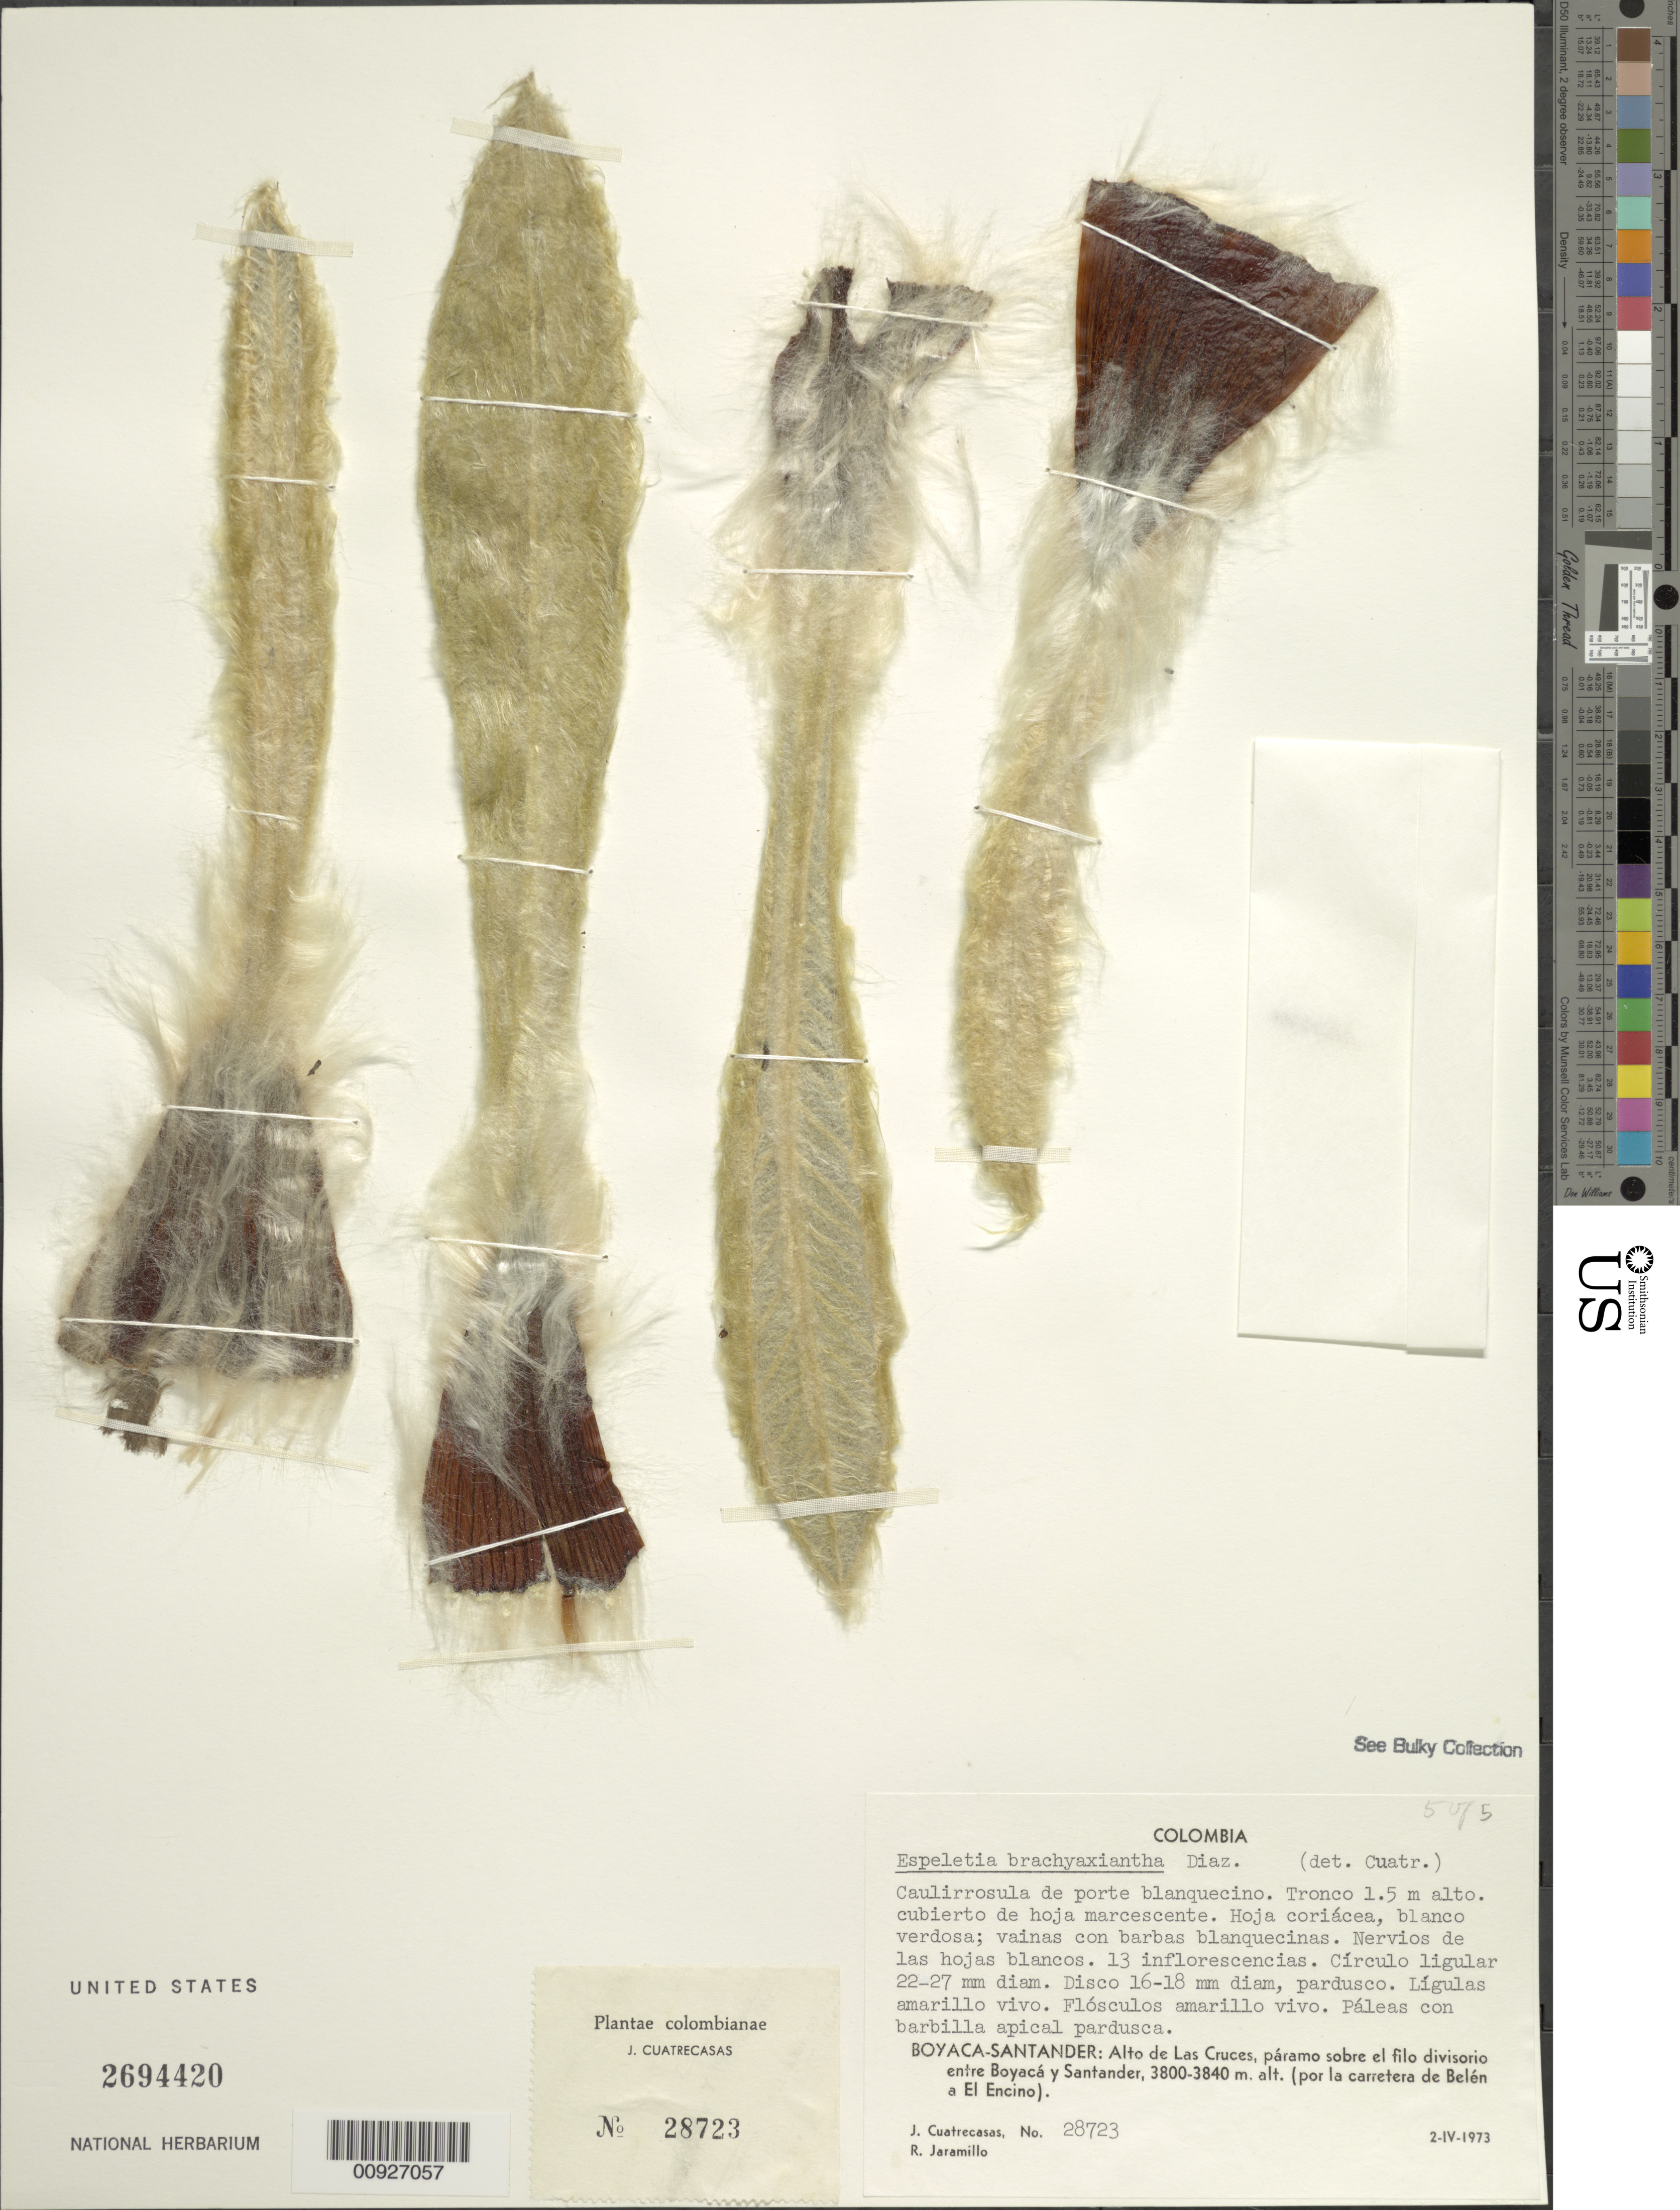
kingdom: Plantae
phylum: Tracheophyta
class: Magnoliopsida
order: Asterales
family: Asteraceae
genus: Espeletia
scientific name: Espeletia brachyaxiantha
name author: S. Díaz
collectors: J. Cuatrecasas & R. Jaramillo M.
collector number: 28723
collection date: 1973-04-02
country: Colombia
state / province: Boyacá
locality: Alto de Las Cruces, páramo sobre el filo divisorio entre Boyacá y Santander, (por la carretera de Belén a El Encino). Cerca de la frontera entre Boyacá y Santander.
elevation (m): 3800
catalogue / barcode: US 2694420